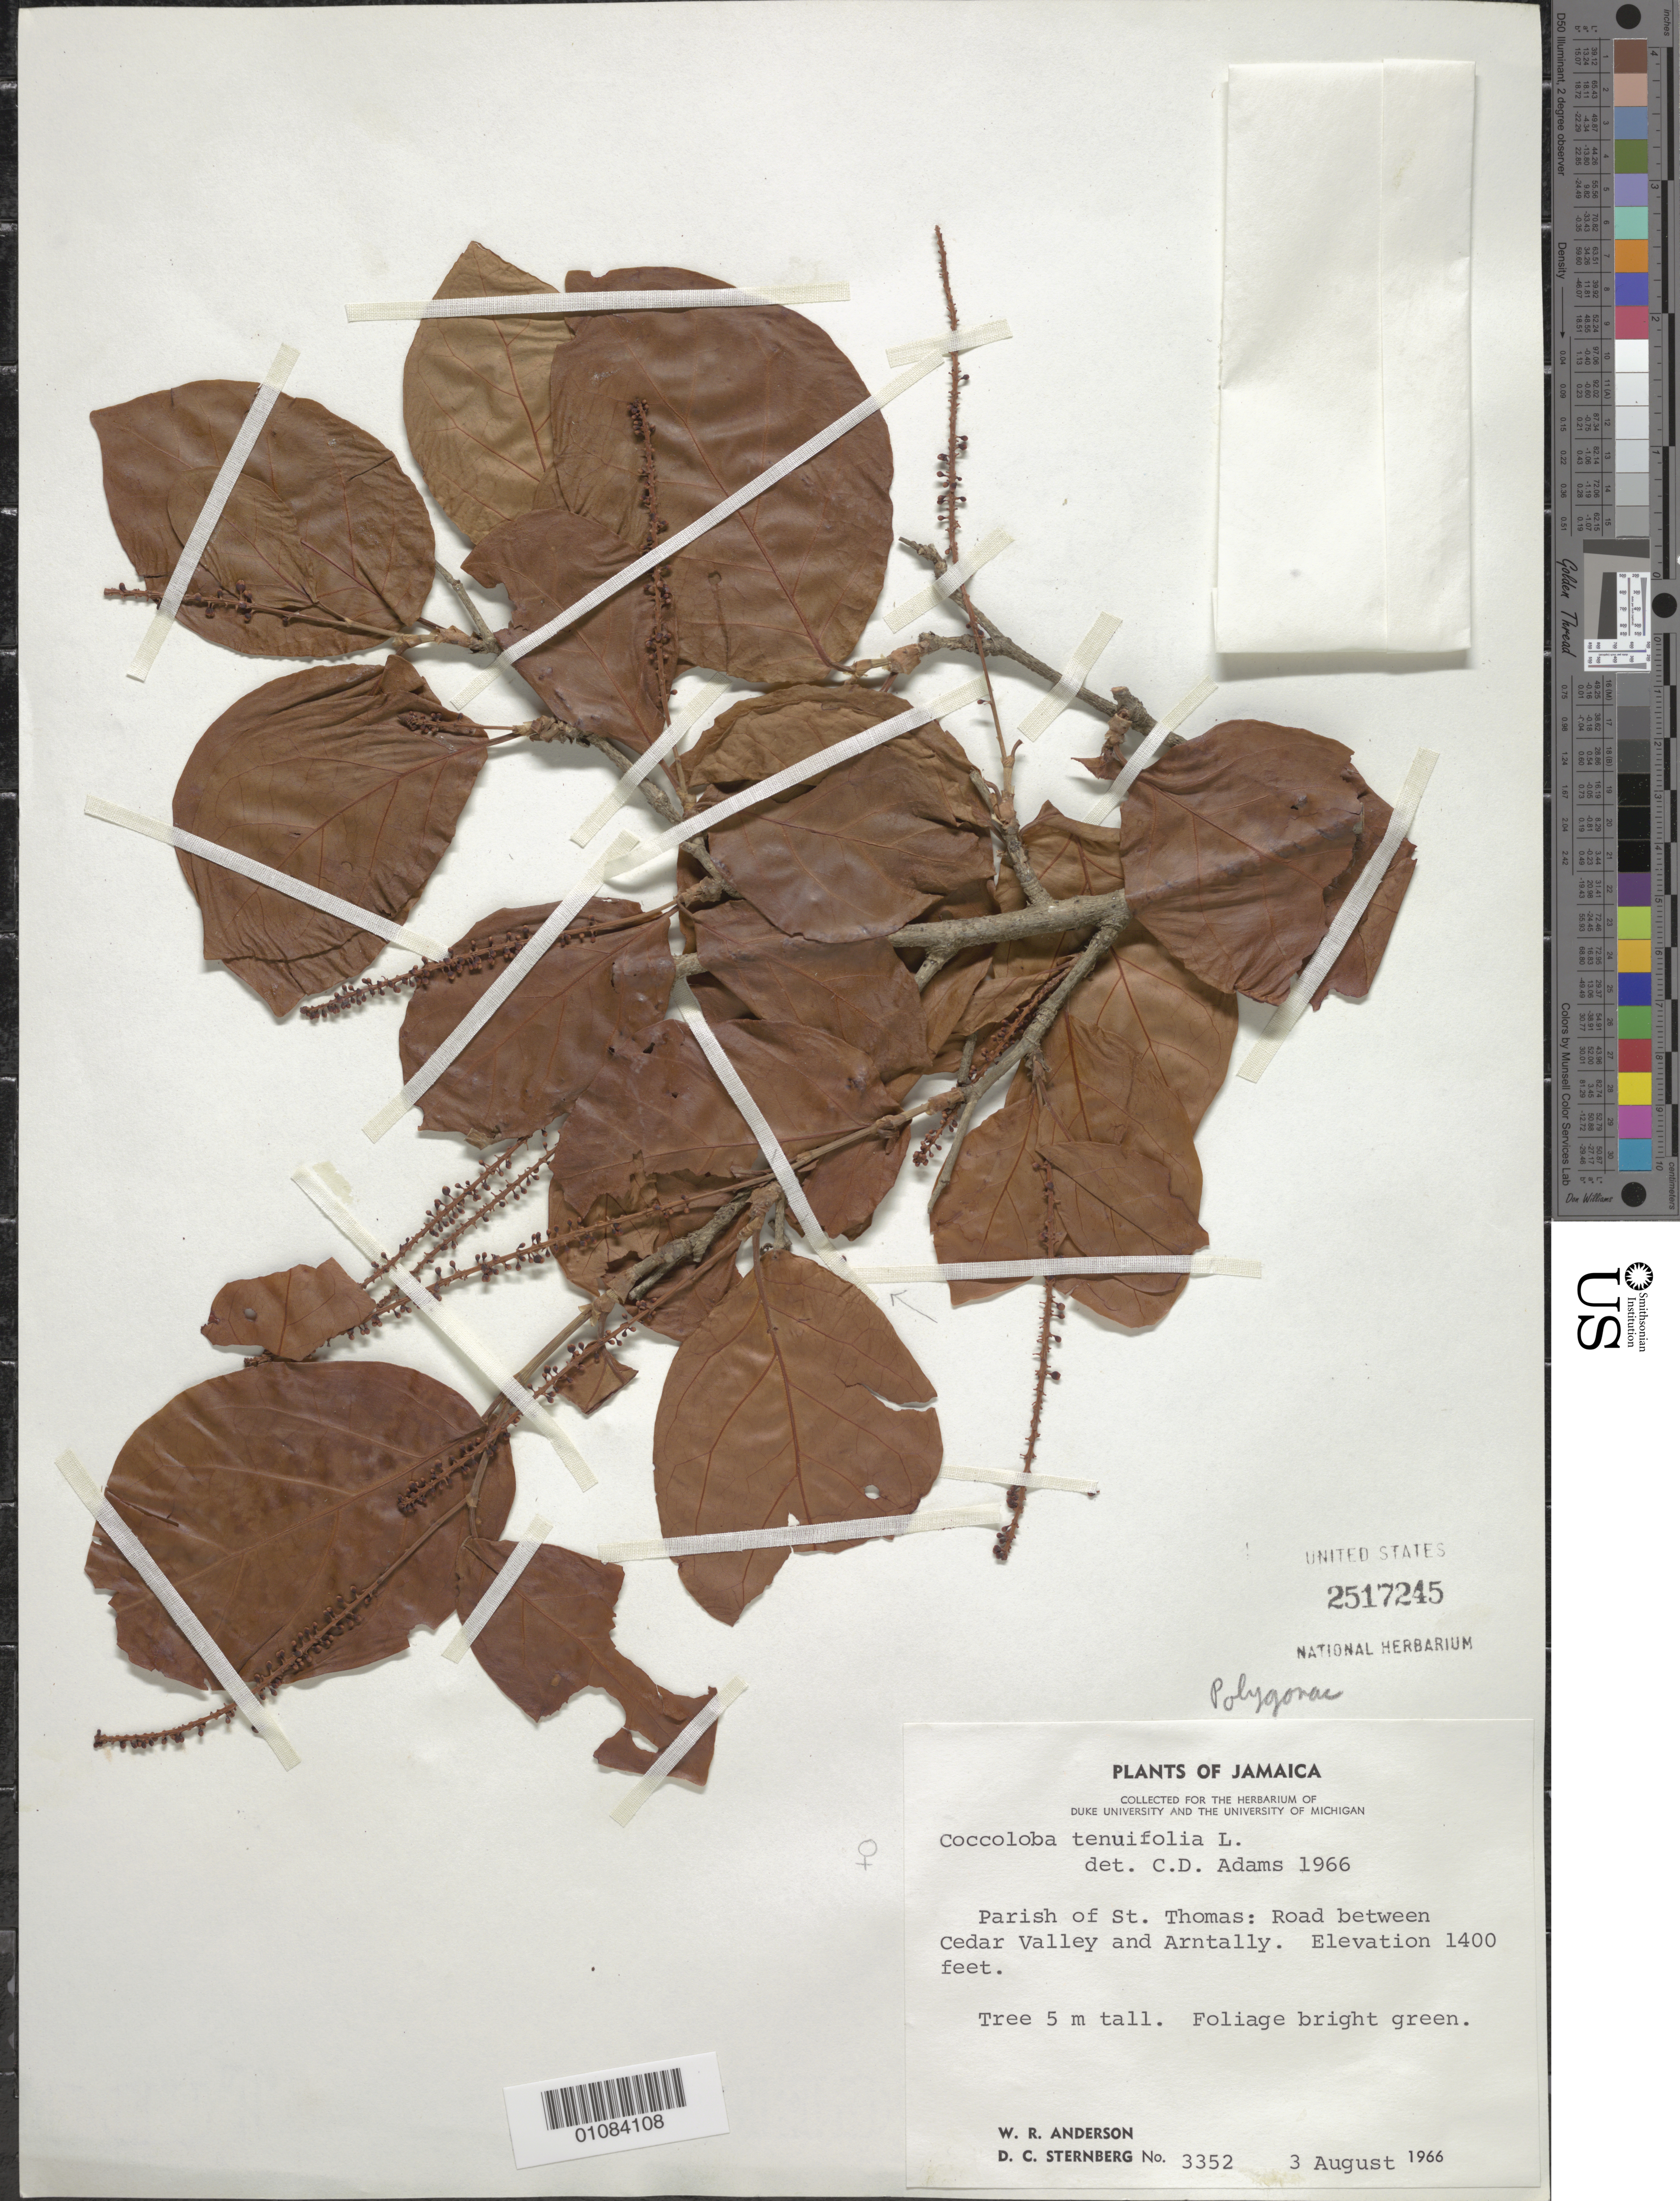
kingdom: Plantae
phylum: Tracheophyta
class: Magnoliopsida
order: Caryophyllales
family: Polygonaceae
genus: Coccoloba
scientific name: Coccoloba tenuifolia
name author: L.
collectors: W. R. Anderson & D. Sternberg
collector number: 3352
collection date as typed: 03 Aug 1966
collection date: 1966-08-03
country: Jamaica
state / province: Saint Thomas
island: Jamaica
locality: Parish of St. Thomas: Road between Cedar Valley and Arntally.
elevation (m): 427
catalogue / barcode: US 2517245